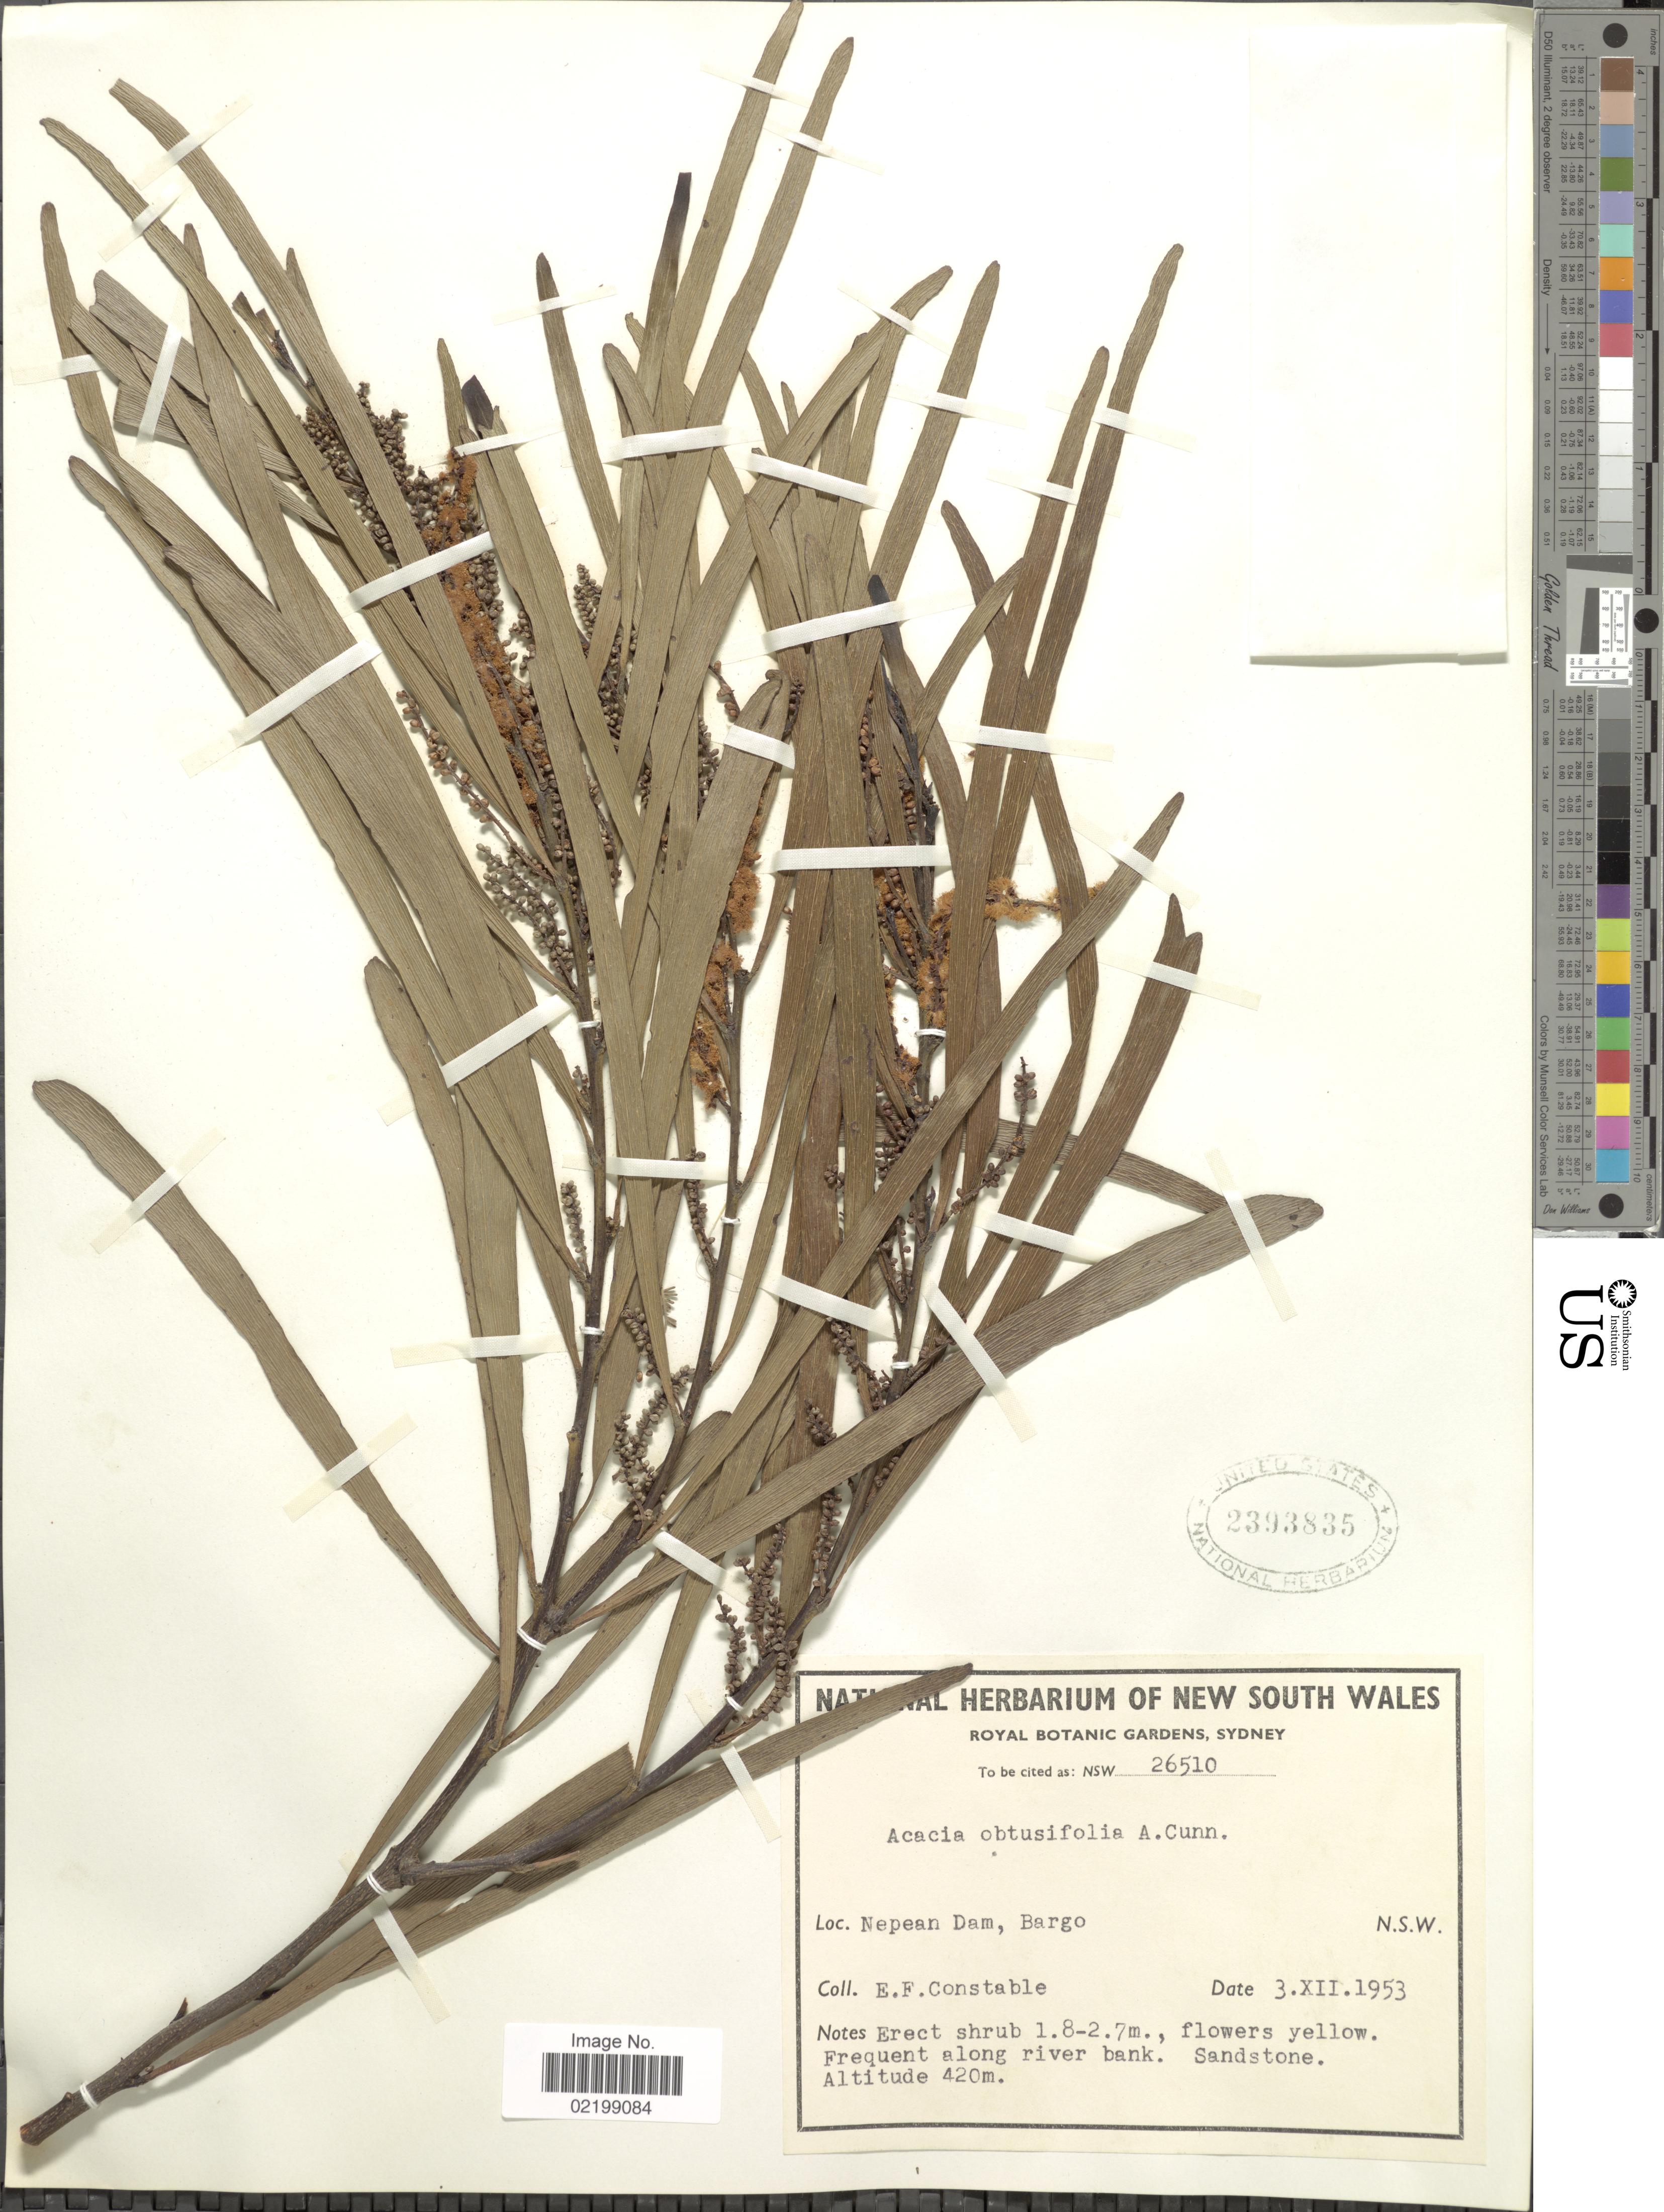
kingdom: Plantae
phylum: Tracheophyta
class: Magnoliopsida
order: Fabales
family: Fabaceae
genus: Acacia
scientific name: Acacia obtusifolia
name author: A. Cunn.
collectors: E. F. Constable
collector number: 26510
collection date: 1953-12-03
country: Australia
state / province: New South Wales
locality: Nepean Dam, Brago, frequent along river bank, Sandstone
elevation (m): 420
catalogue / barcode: US 2393835